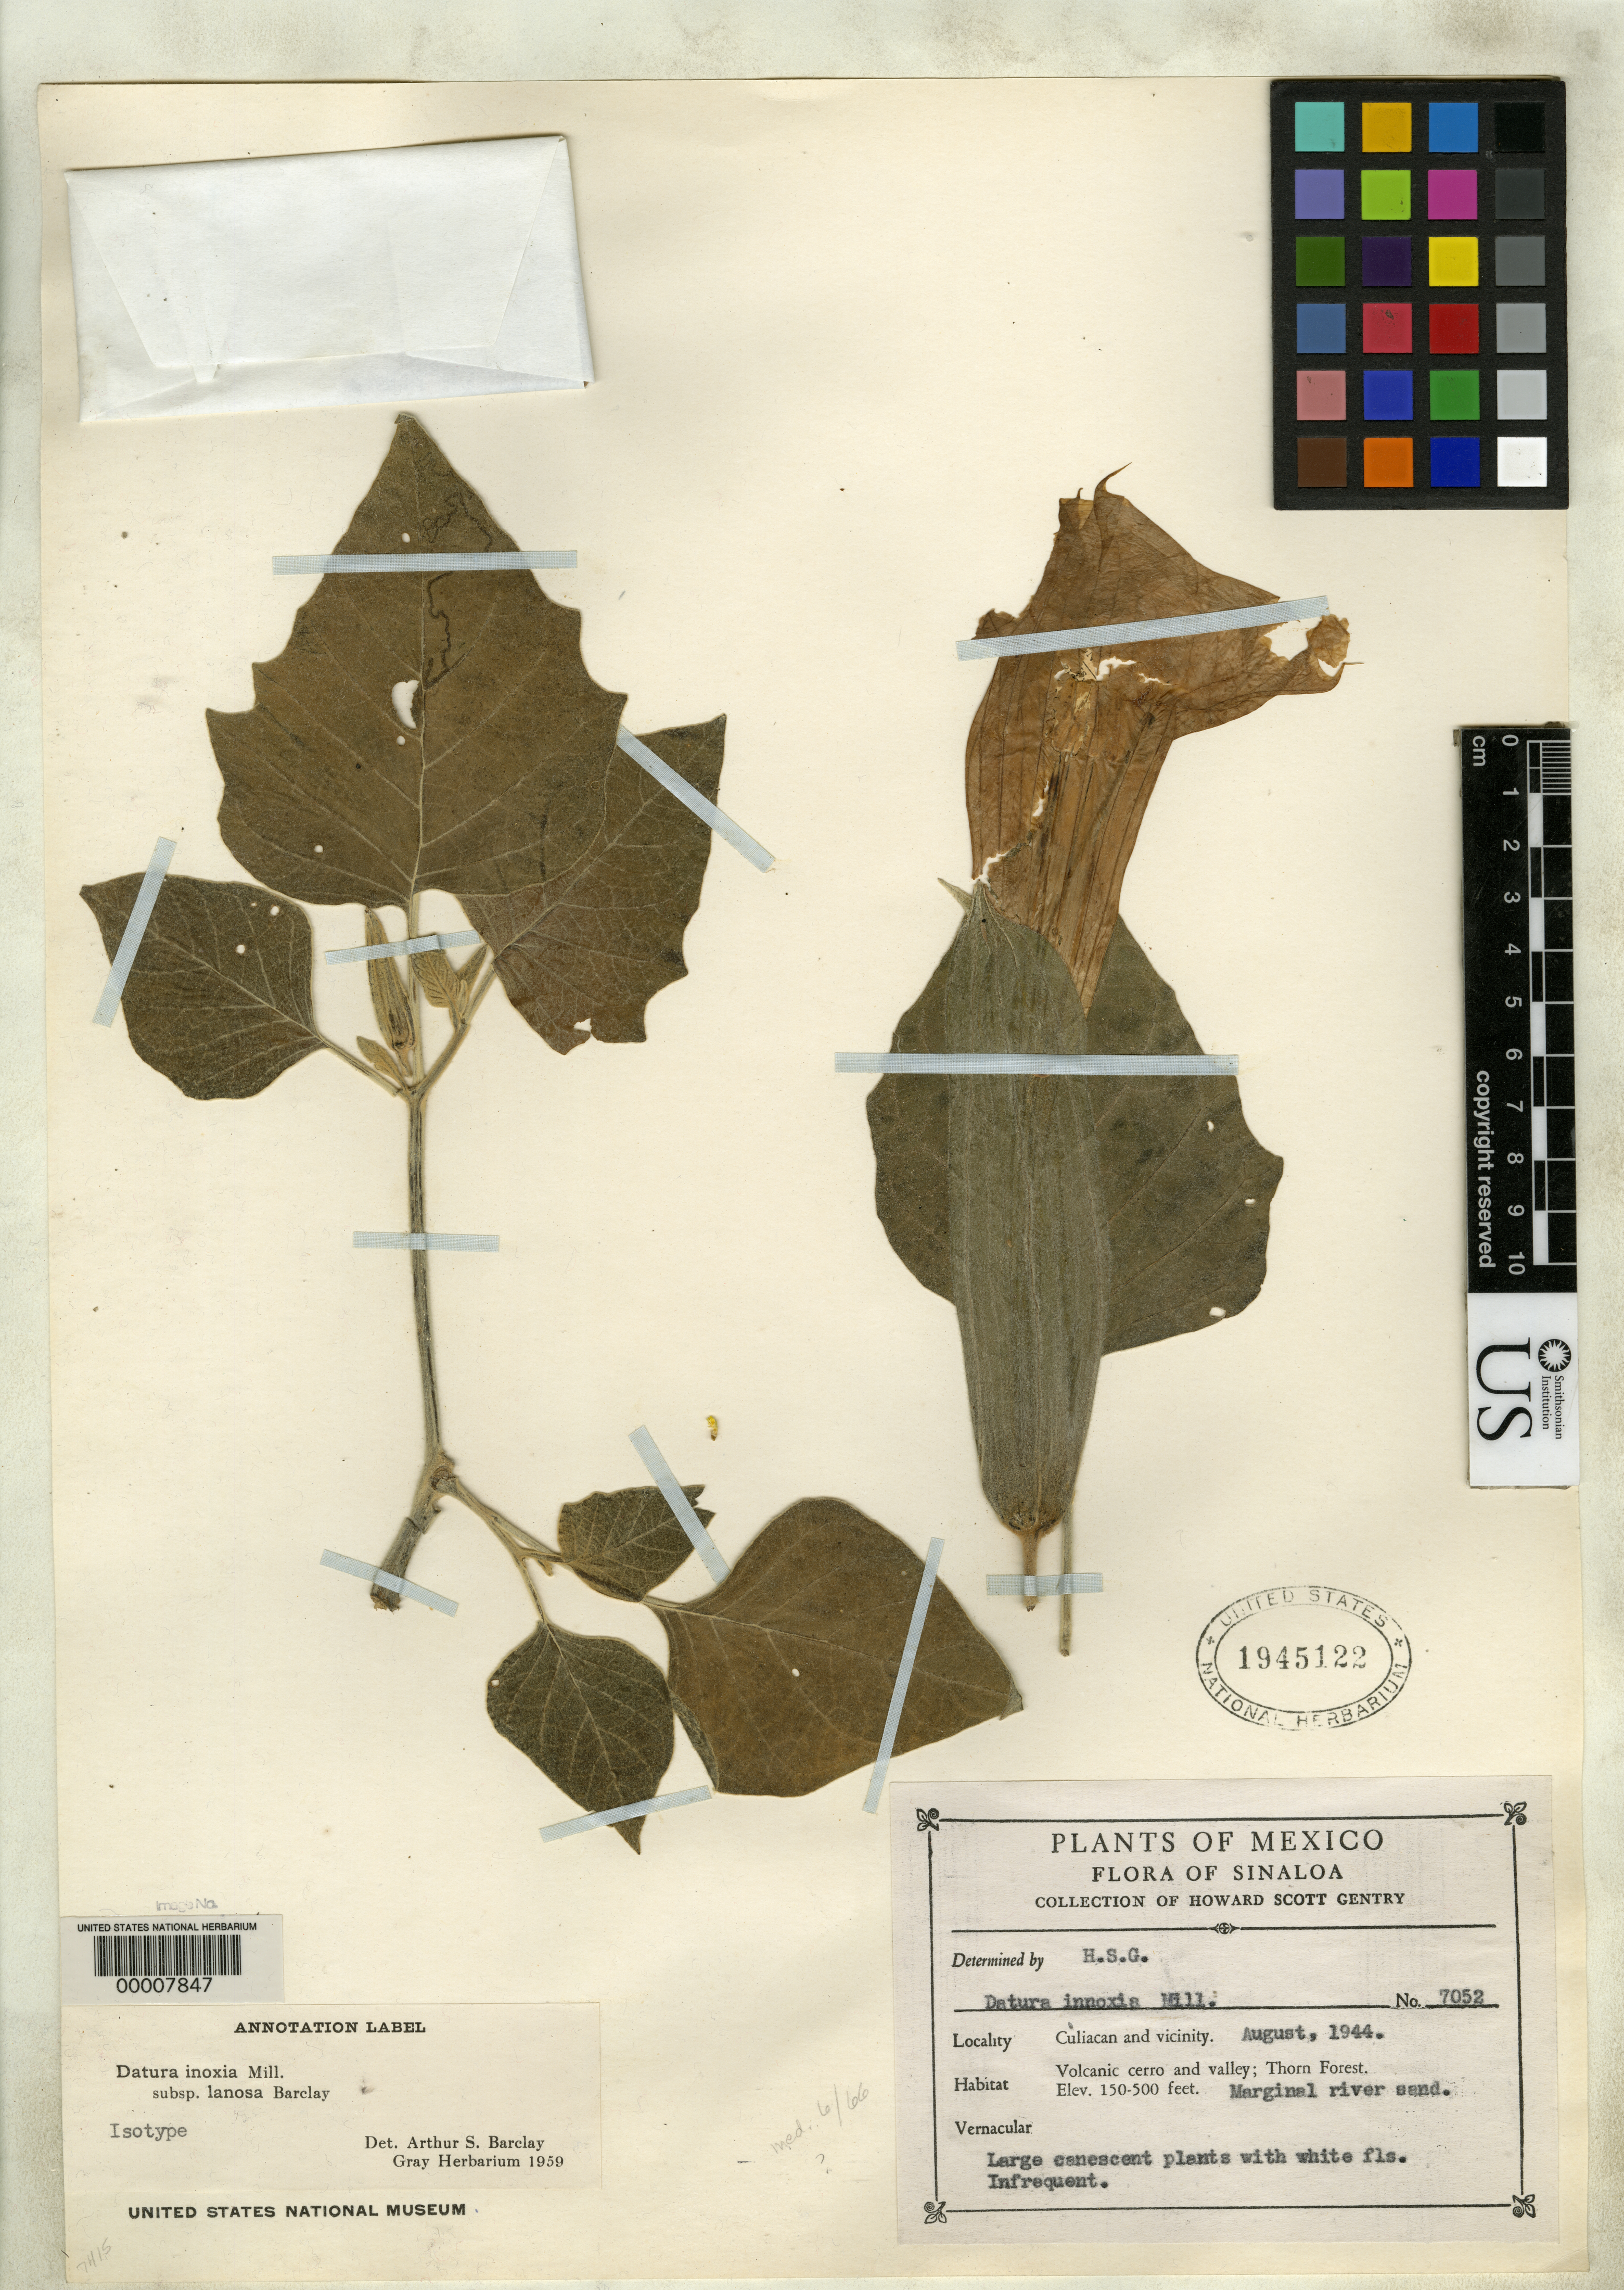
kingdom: Plantae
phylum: Tracheophyta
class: Magnoliopsida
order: Solanales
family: Solanaceae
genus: Datura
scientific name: Datura lanosa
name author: A.S. Barclay ex Bye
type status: Isotype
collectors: H. S. Gentry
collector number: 7052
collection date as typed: Aug 1944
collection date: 1944-08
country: Mexico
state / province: Sinaloa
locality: Culican and vicinity.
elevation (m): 46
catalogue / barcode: US 1945122